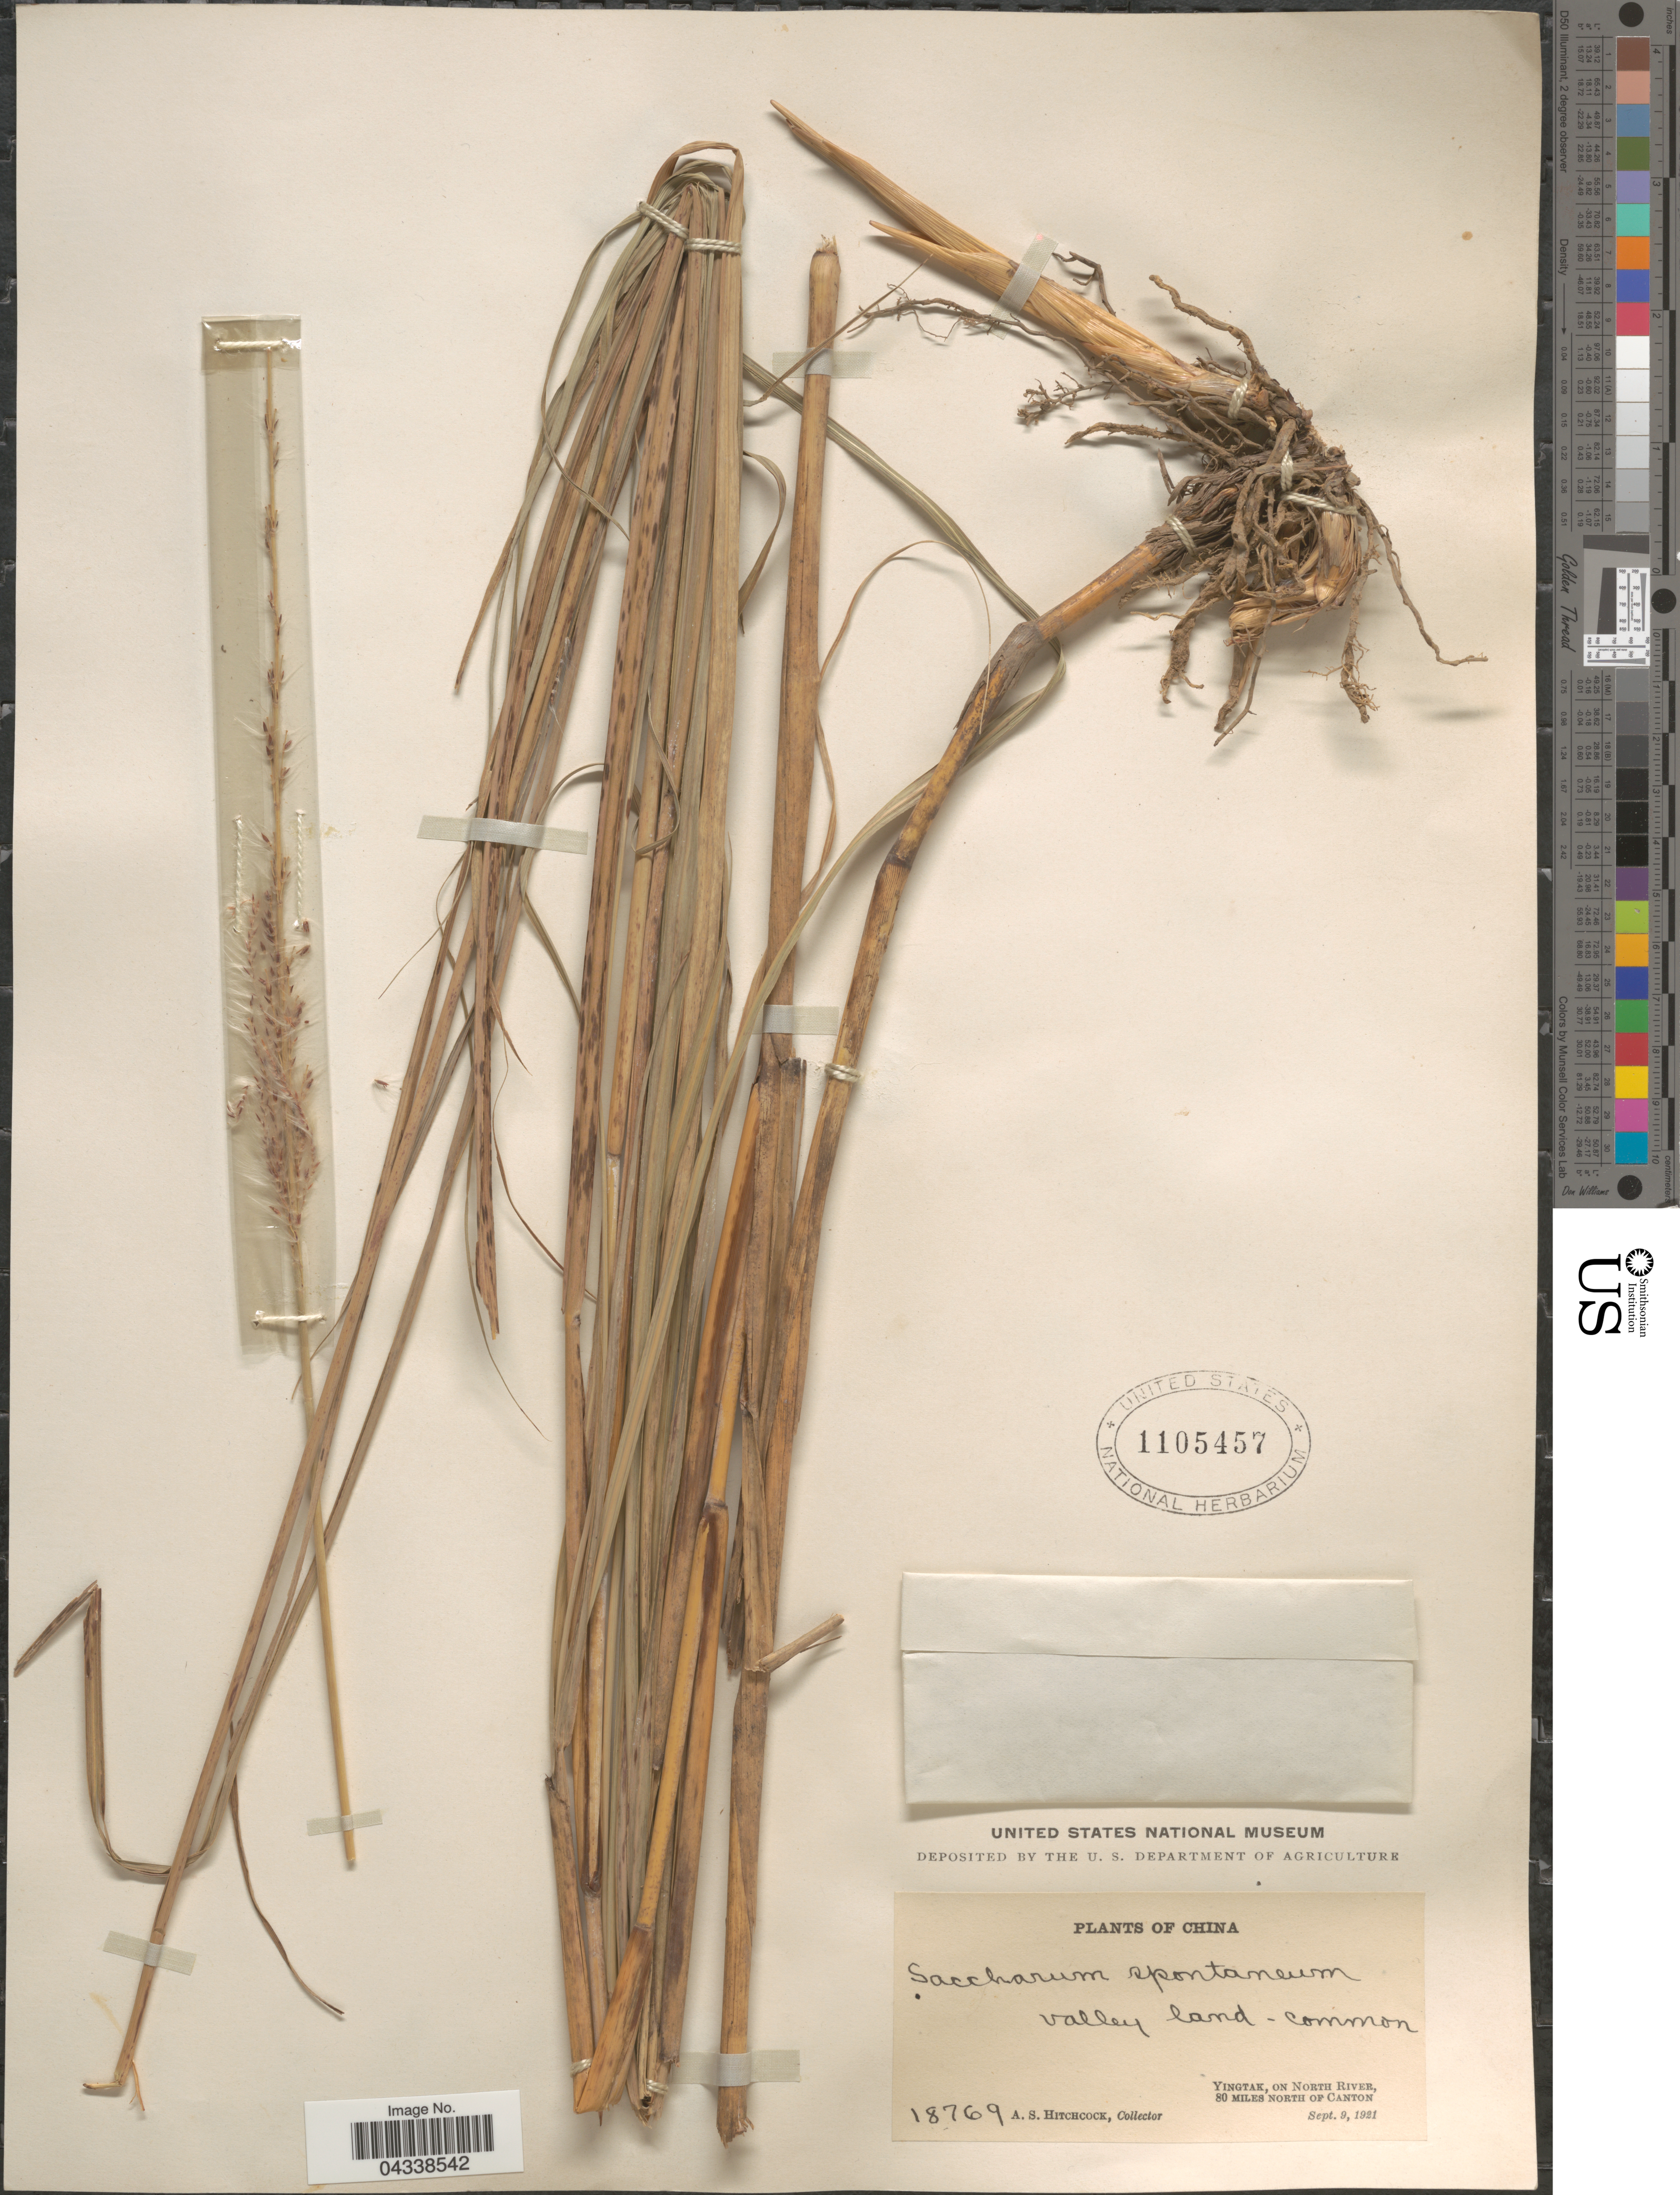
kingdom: Plantae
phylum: Tracheophyta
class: Liliopsida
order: Poales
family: Poaceae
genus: Saccharum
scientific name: Saccharum spontaneum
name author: L.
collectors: A. S. Hitchcock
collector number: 18769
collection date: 1921-09-09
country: China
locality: Valley land - common. Yingtak, on North River, 80 miles north of Canton.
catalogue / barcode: US 1105457